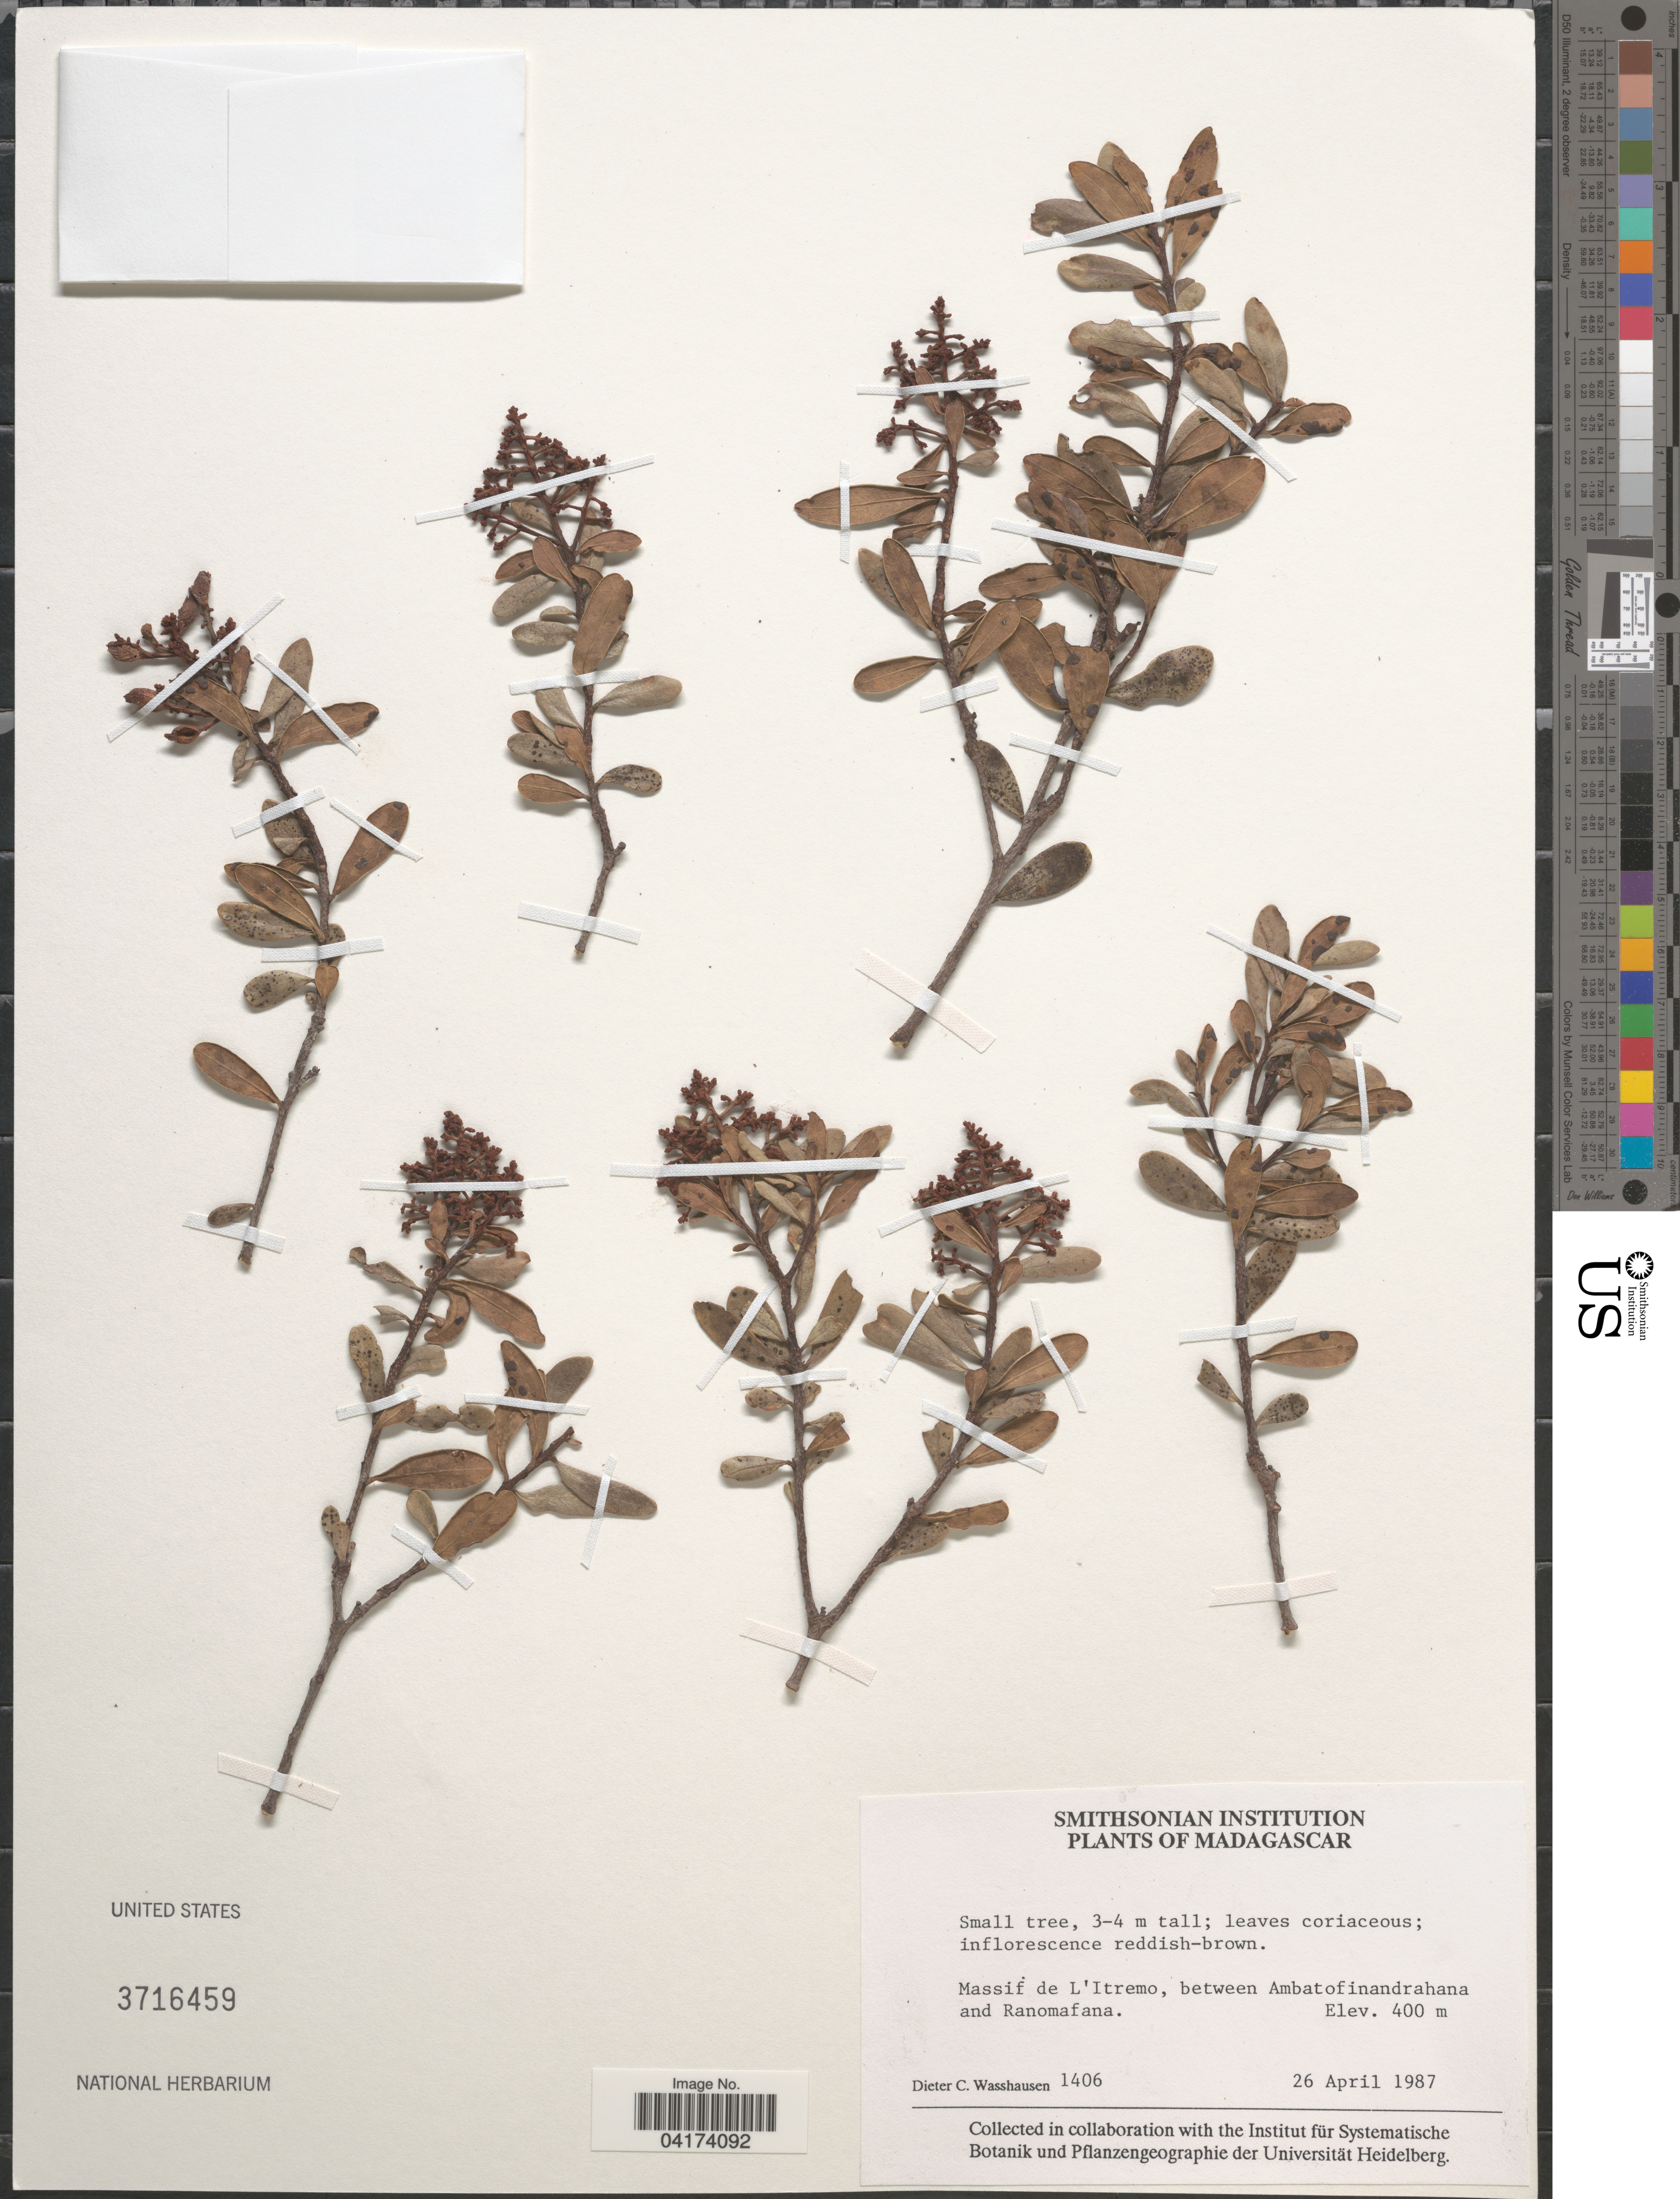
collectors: D. C. Wasshausen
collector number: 1406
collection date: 1987-04-26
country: Madagascar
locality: Massif de L'Itremo, between Ambatofinandrahana and Ranomafana.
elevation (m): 400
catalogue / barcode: US 3716459